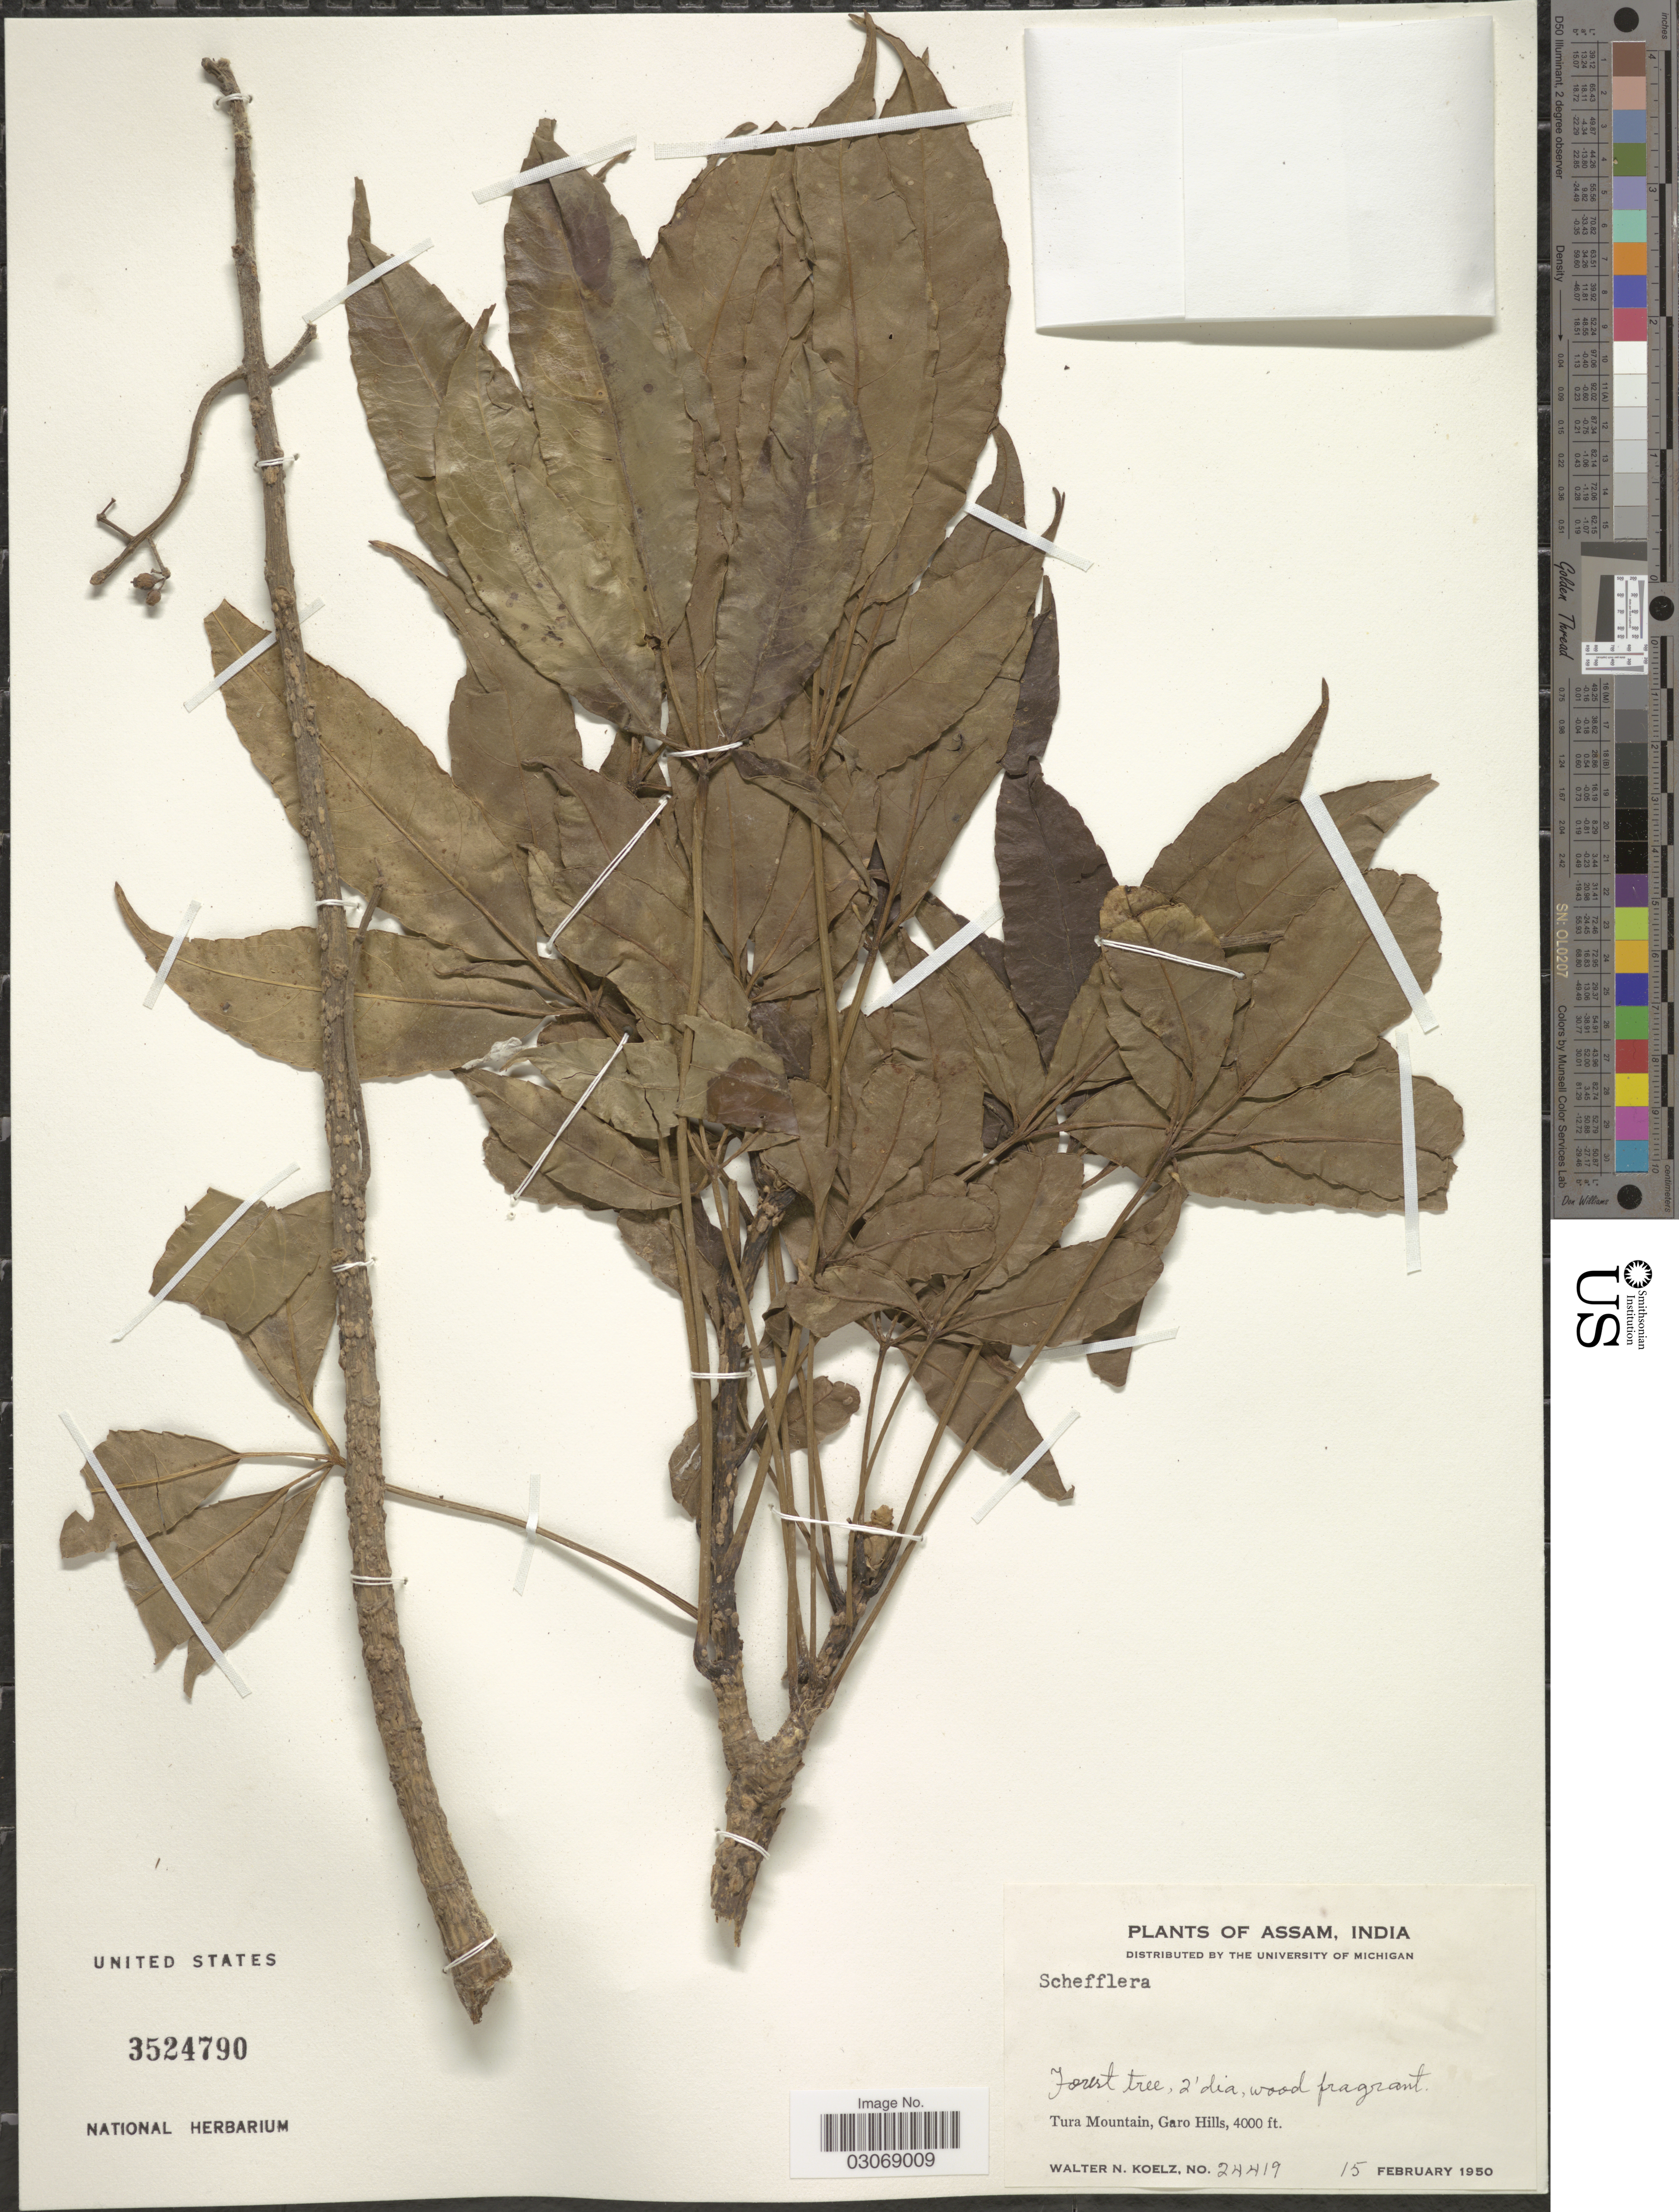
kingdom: Plantae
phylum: Tracheophyta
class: Magnoliopsida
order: Apiales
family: Araliaceae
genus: Macropanax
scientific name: Macropanax sp.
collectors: W. N. Koelz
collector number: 24419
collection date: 1950-02-15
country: India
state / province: Meghalaya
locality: Tura Mountain, Garo Hills.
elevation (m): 1219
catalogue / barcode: US 3524790